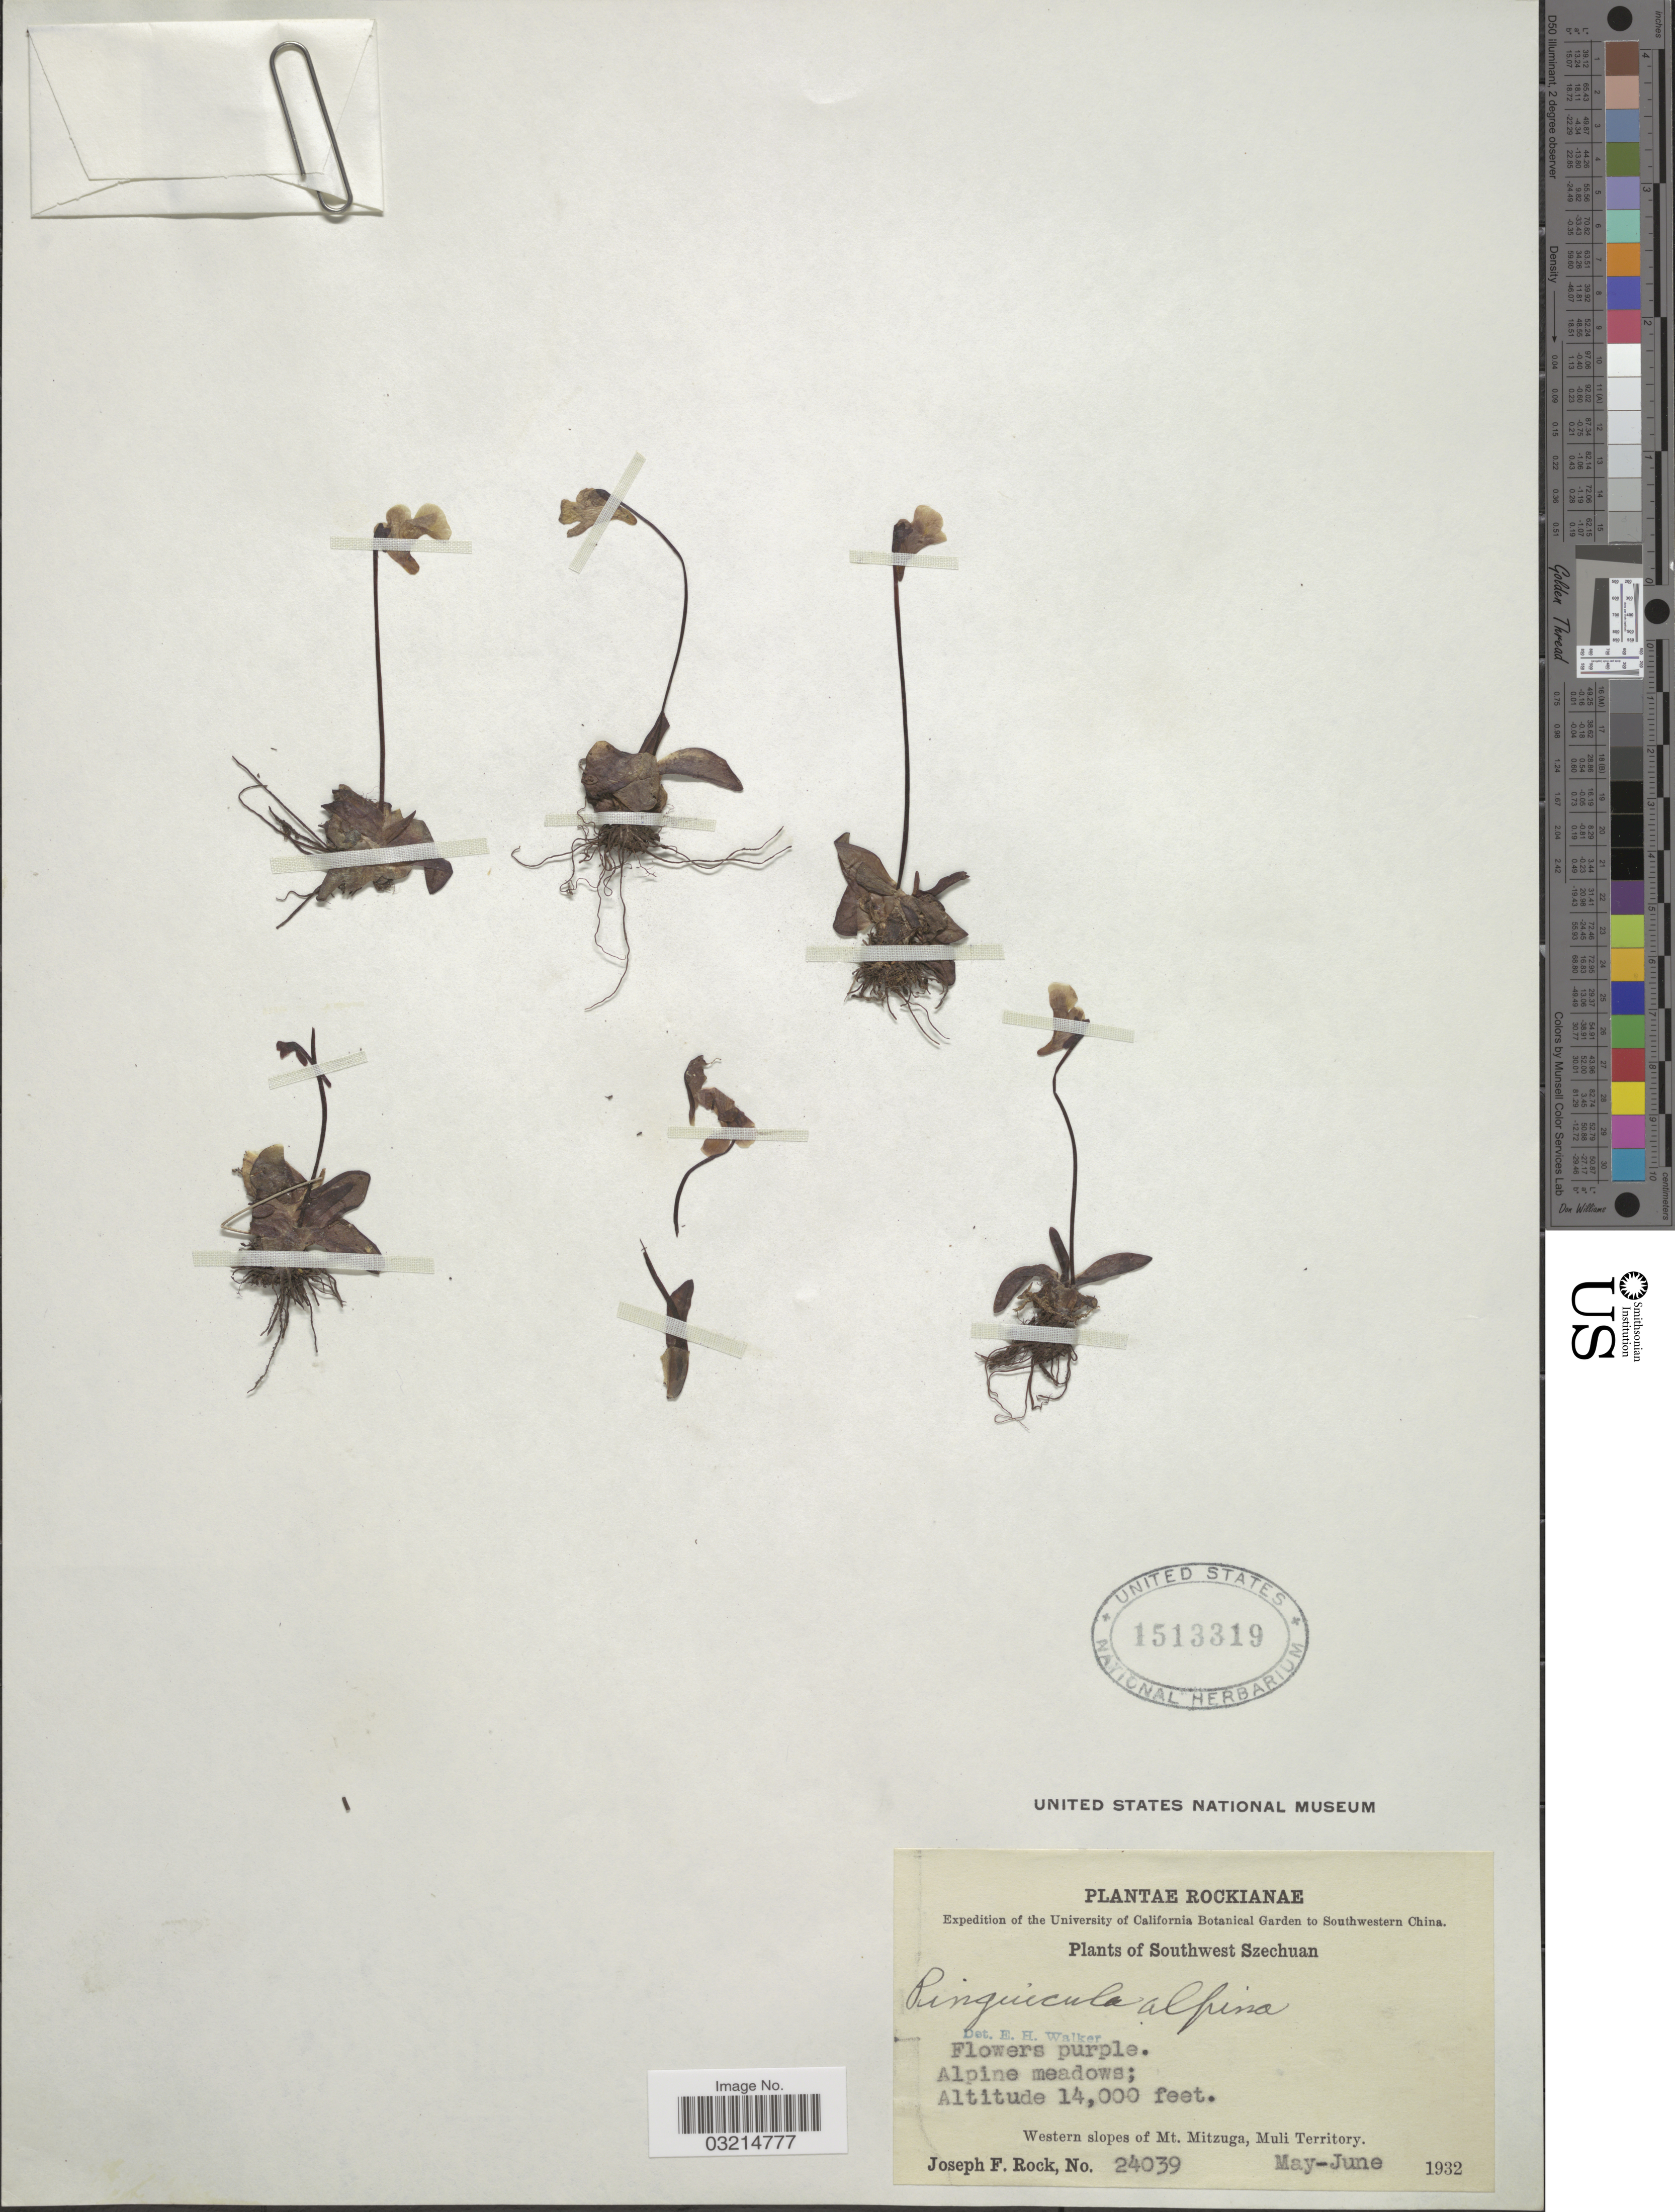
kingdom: Plantae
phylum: Tracheophyta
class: Magnoliopsida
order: Lamiales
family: Lentibulariaceae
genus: Pinguicula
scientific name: Pinguicula alpina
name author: Jacq.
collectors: J. Rock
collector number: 24039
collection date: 1932-05/1932-06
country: China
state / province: Sichuan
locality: Southwestern China, Southwest Szechuan, Western slopes of Mt. Mitzuga, Muli Territory.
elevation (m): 4267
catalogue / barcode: US 1513319